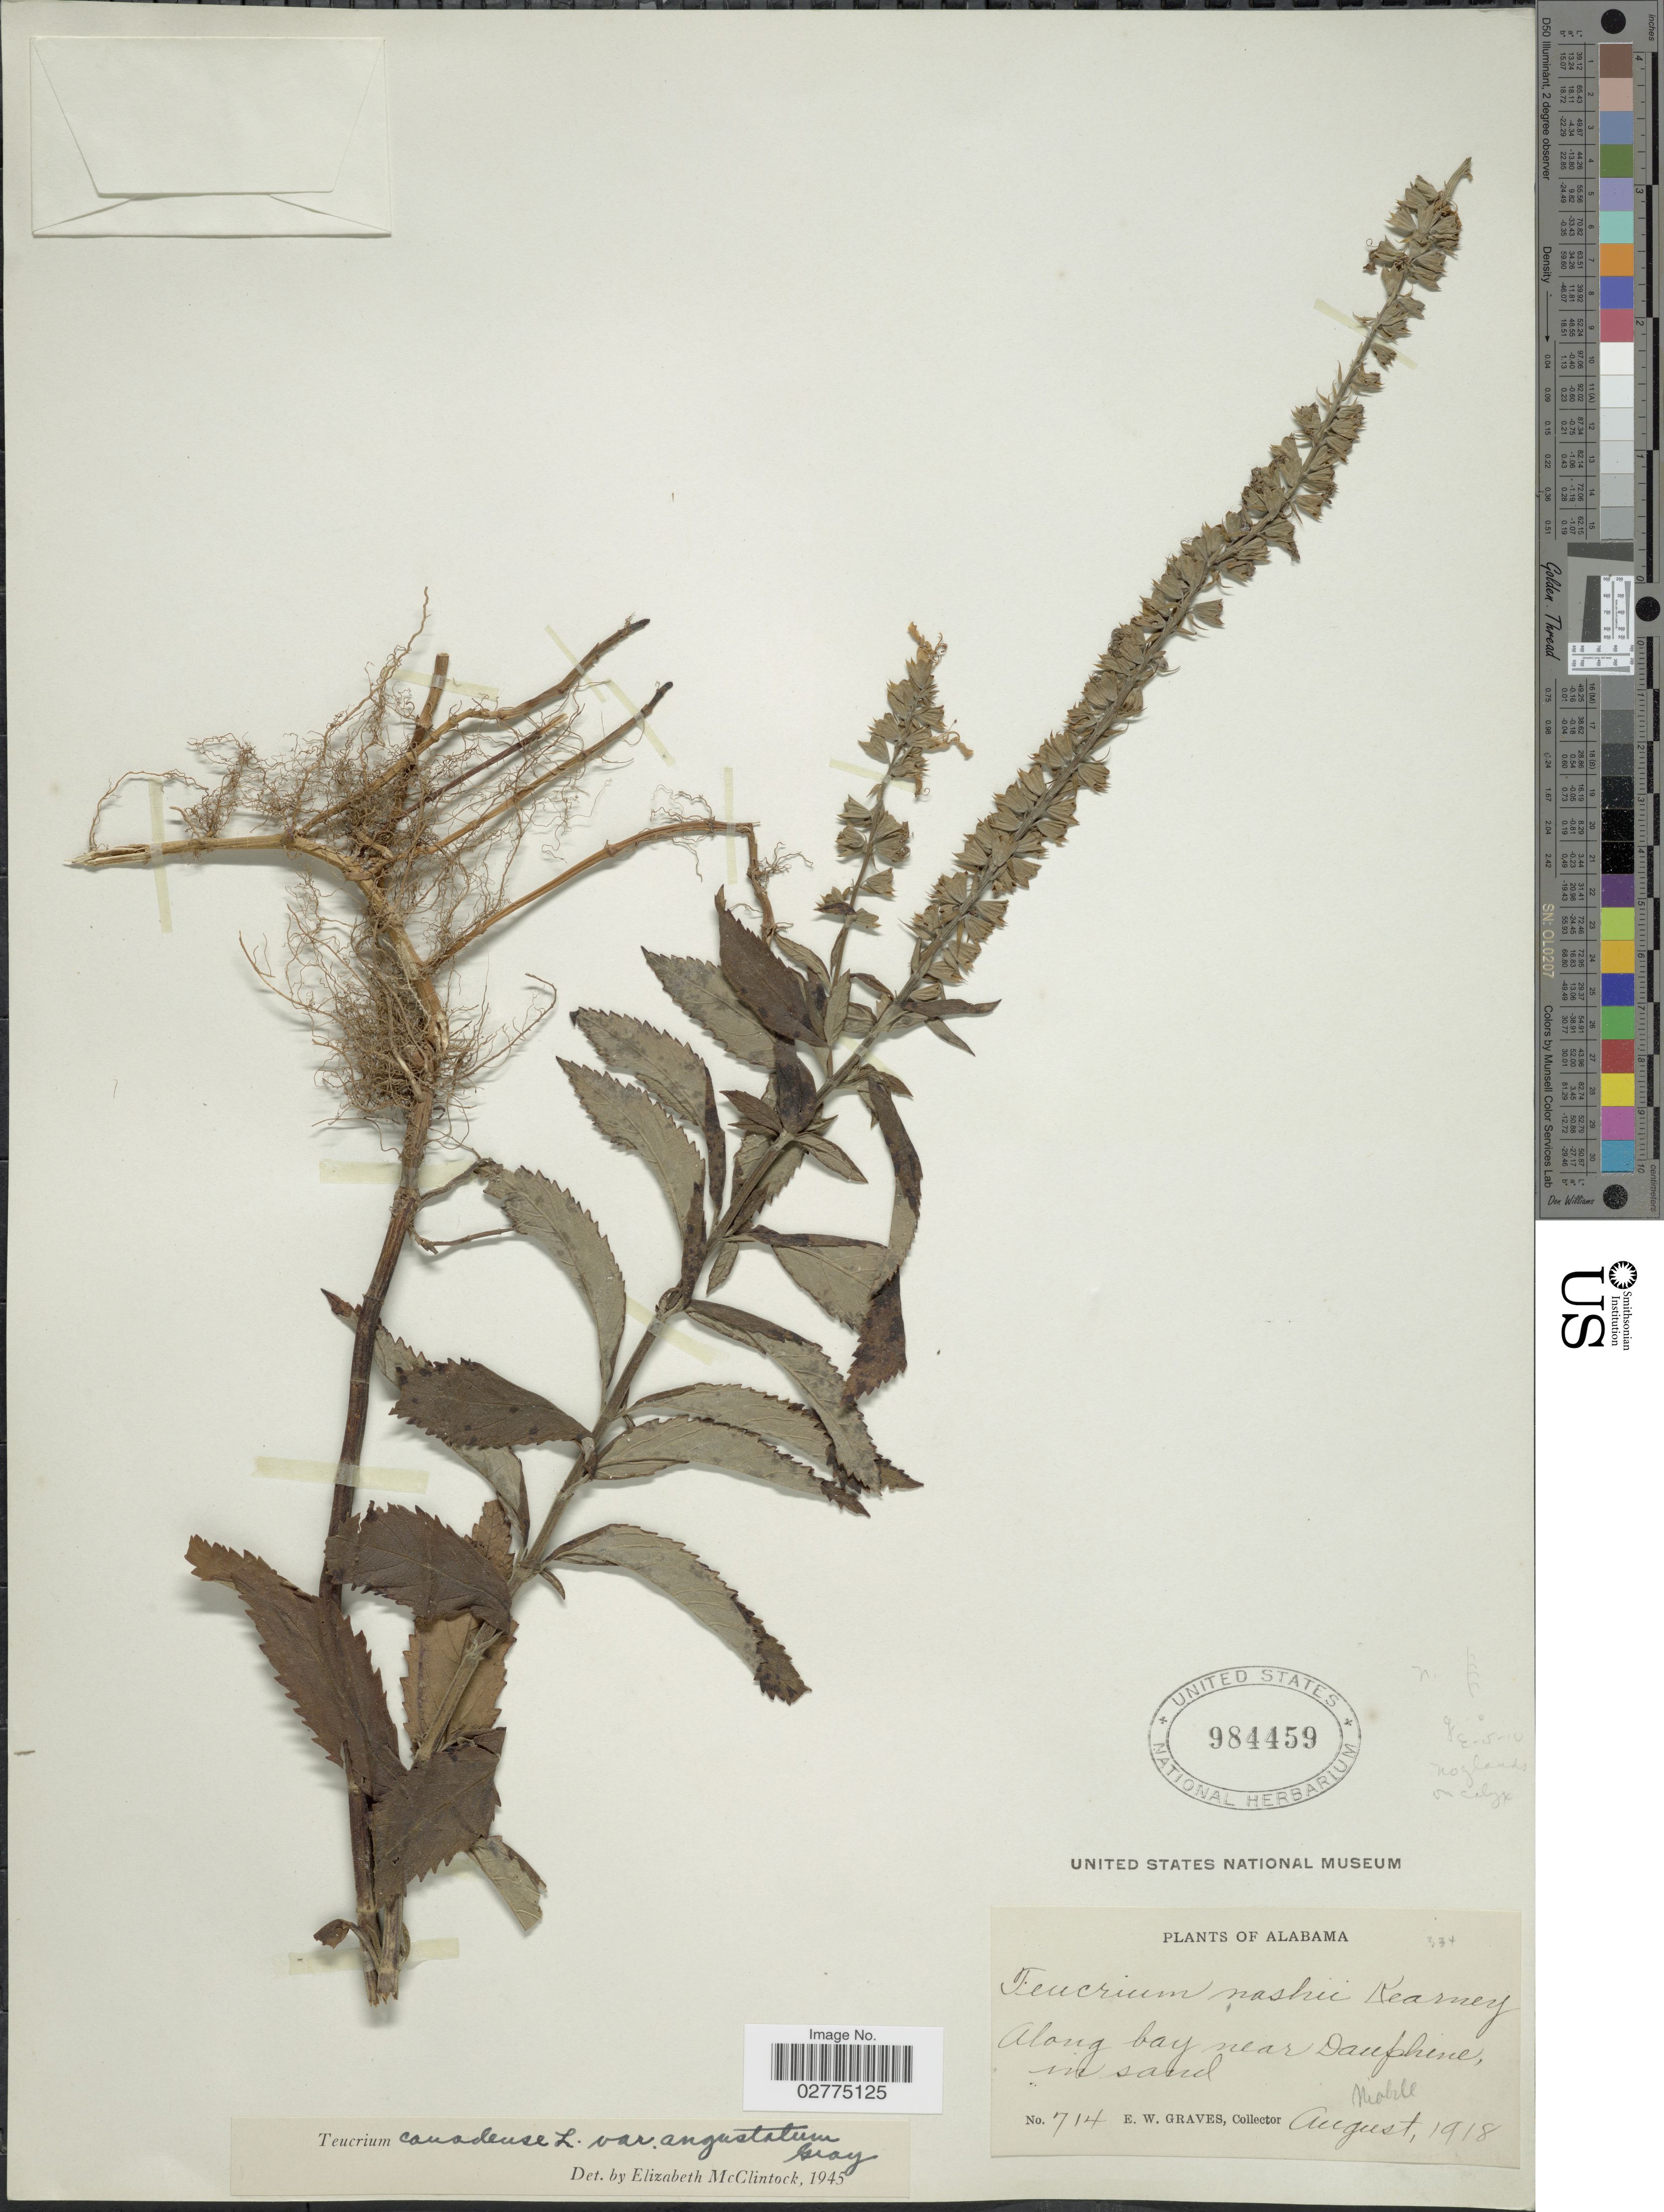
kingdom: Plantae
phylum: Tracheophyta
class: Magnoliopsida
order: Lamiales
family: Lamiaceae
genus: Teucrium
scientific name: Teucrium canadense var. angustatum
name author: A. Gray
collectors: E. Graves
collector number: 714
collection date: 1918-08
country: United States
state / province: Alabama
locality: Along bay near Dauphine, in sand, Mobile.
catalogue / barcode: US 984459